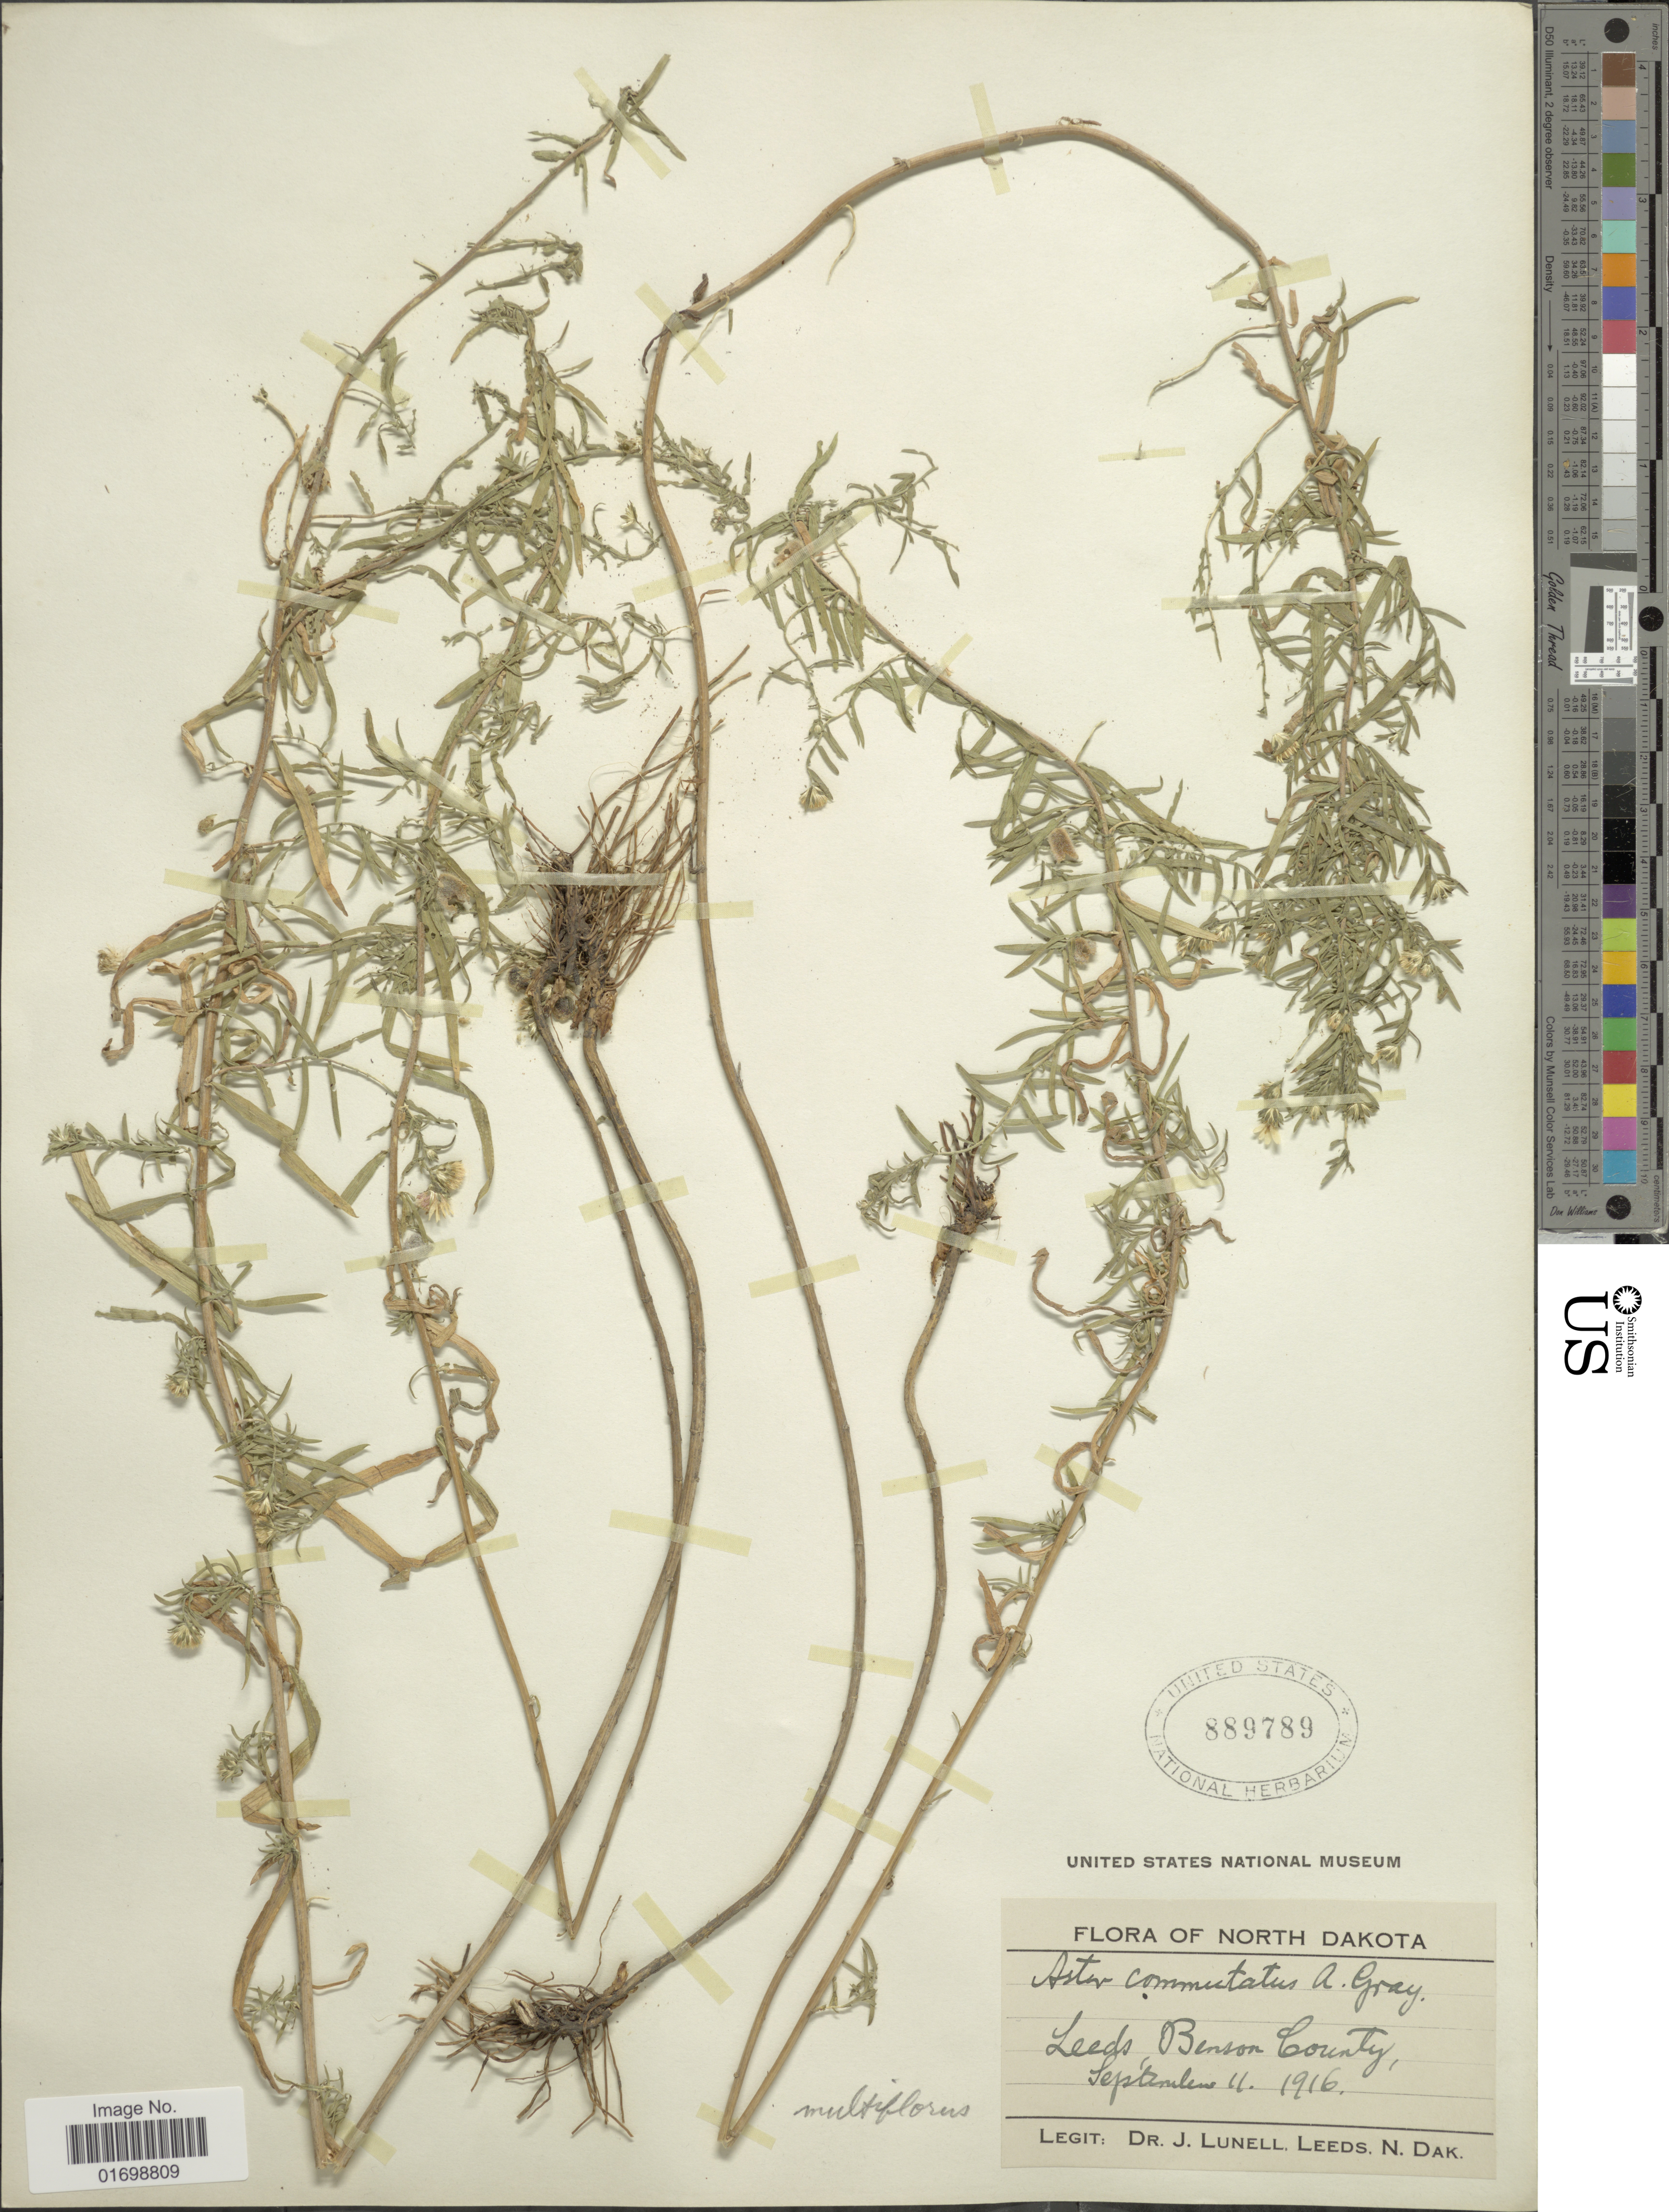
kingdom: Plantae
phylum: Tracheophyta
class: Magnoliopsida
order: Asterales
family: Asteraceae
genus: Symphyotrichum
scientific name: Symphyotrichum ericoides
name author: (L.) G.L. Nesom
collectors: J. Lunell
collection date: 1916-09-11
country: United States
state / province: North Dakota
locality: Leeds, Benton County.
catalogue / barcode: US 889789